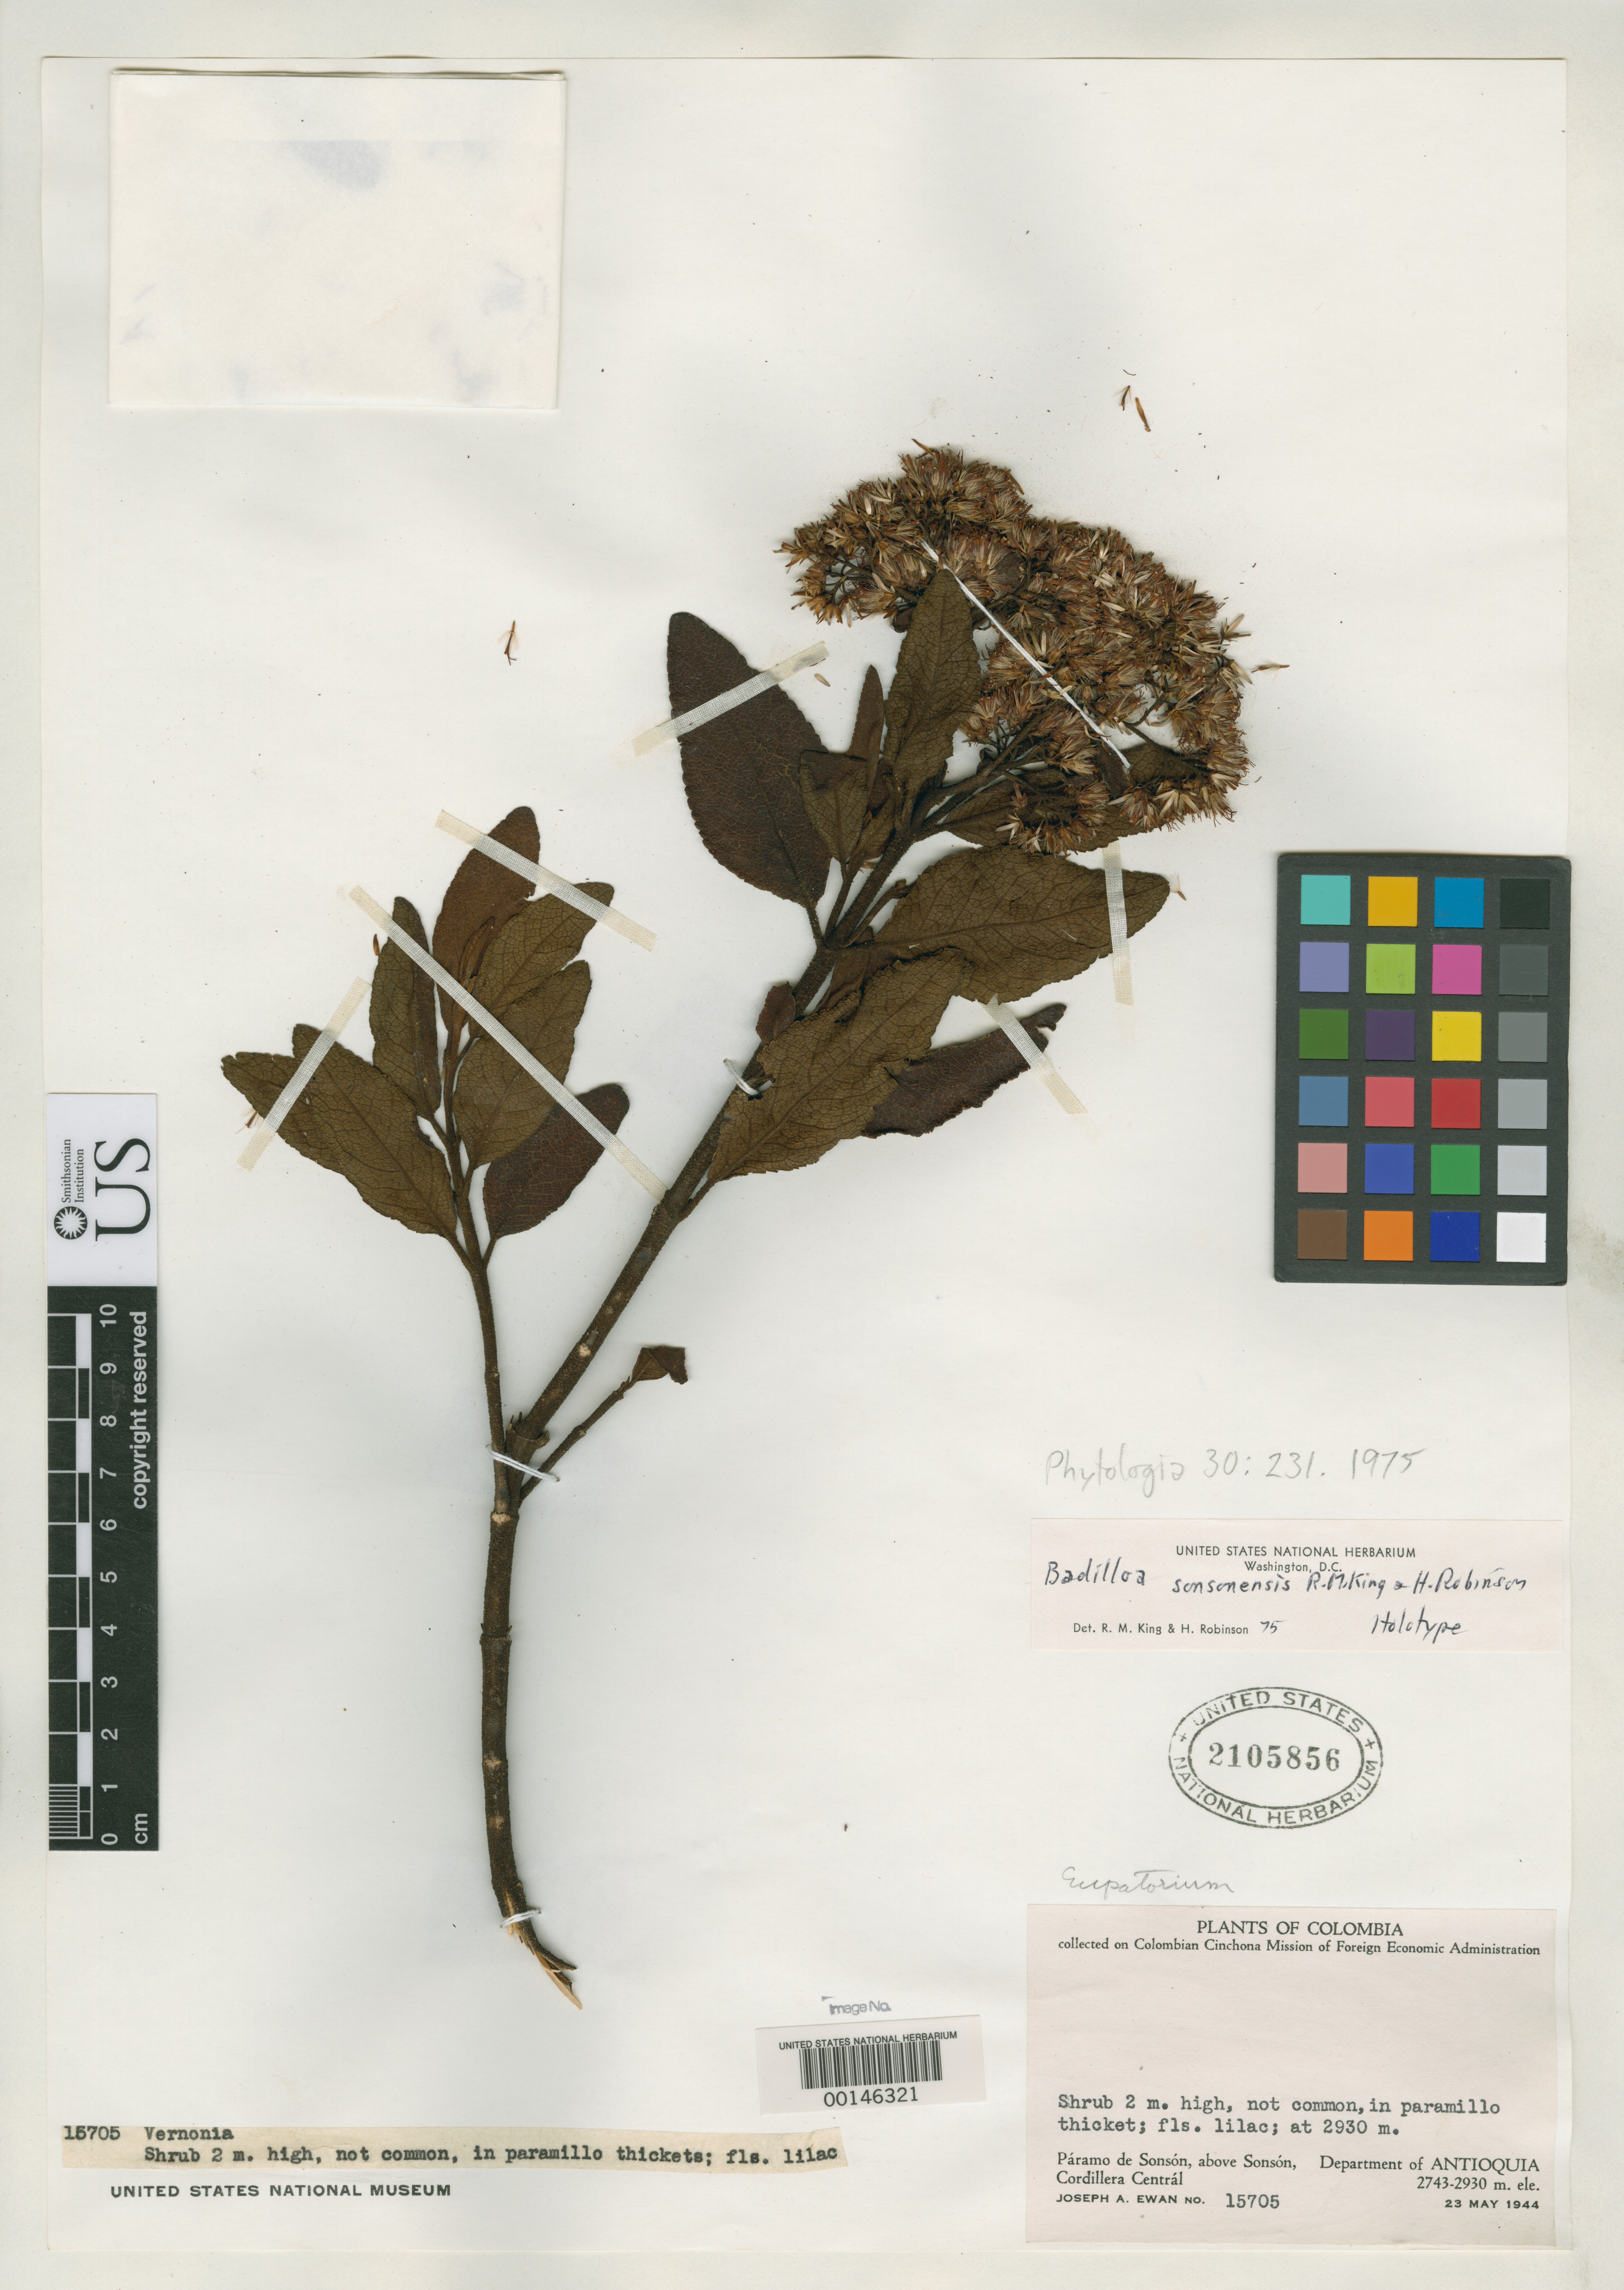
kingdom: Plantae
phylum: Tracheophyta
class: Magnoliopsida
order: Asterales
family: Asteraceae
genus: Badilloa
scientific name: Badilloa sonsonensis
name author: R.M. King & H. Rob.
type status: Holotype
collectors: J. A. Ewan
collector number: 15705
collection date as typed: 23 May 1944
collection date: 1944-05-23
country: Colombia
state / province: Antioquia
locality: Páramo de Sonson, above Sonson.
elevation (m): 2743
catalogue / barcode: US 2105856